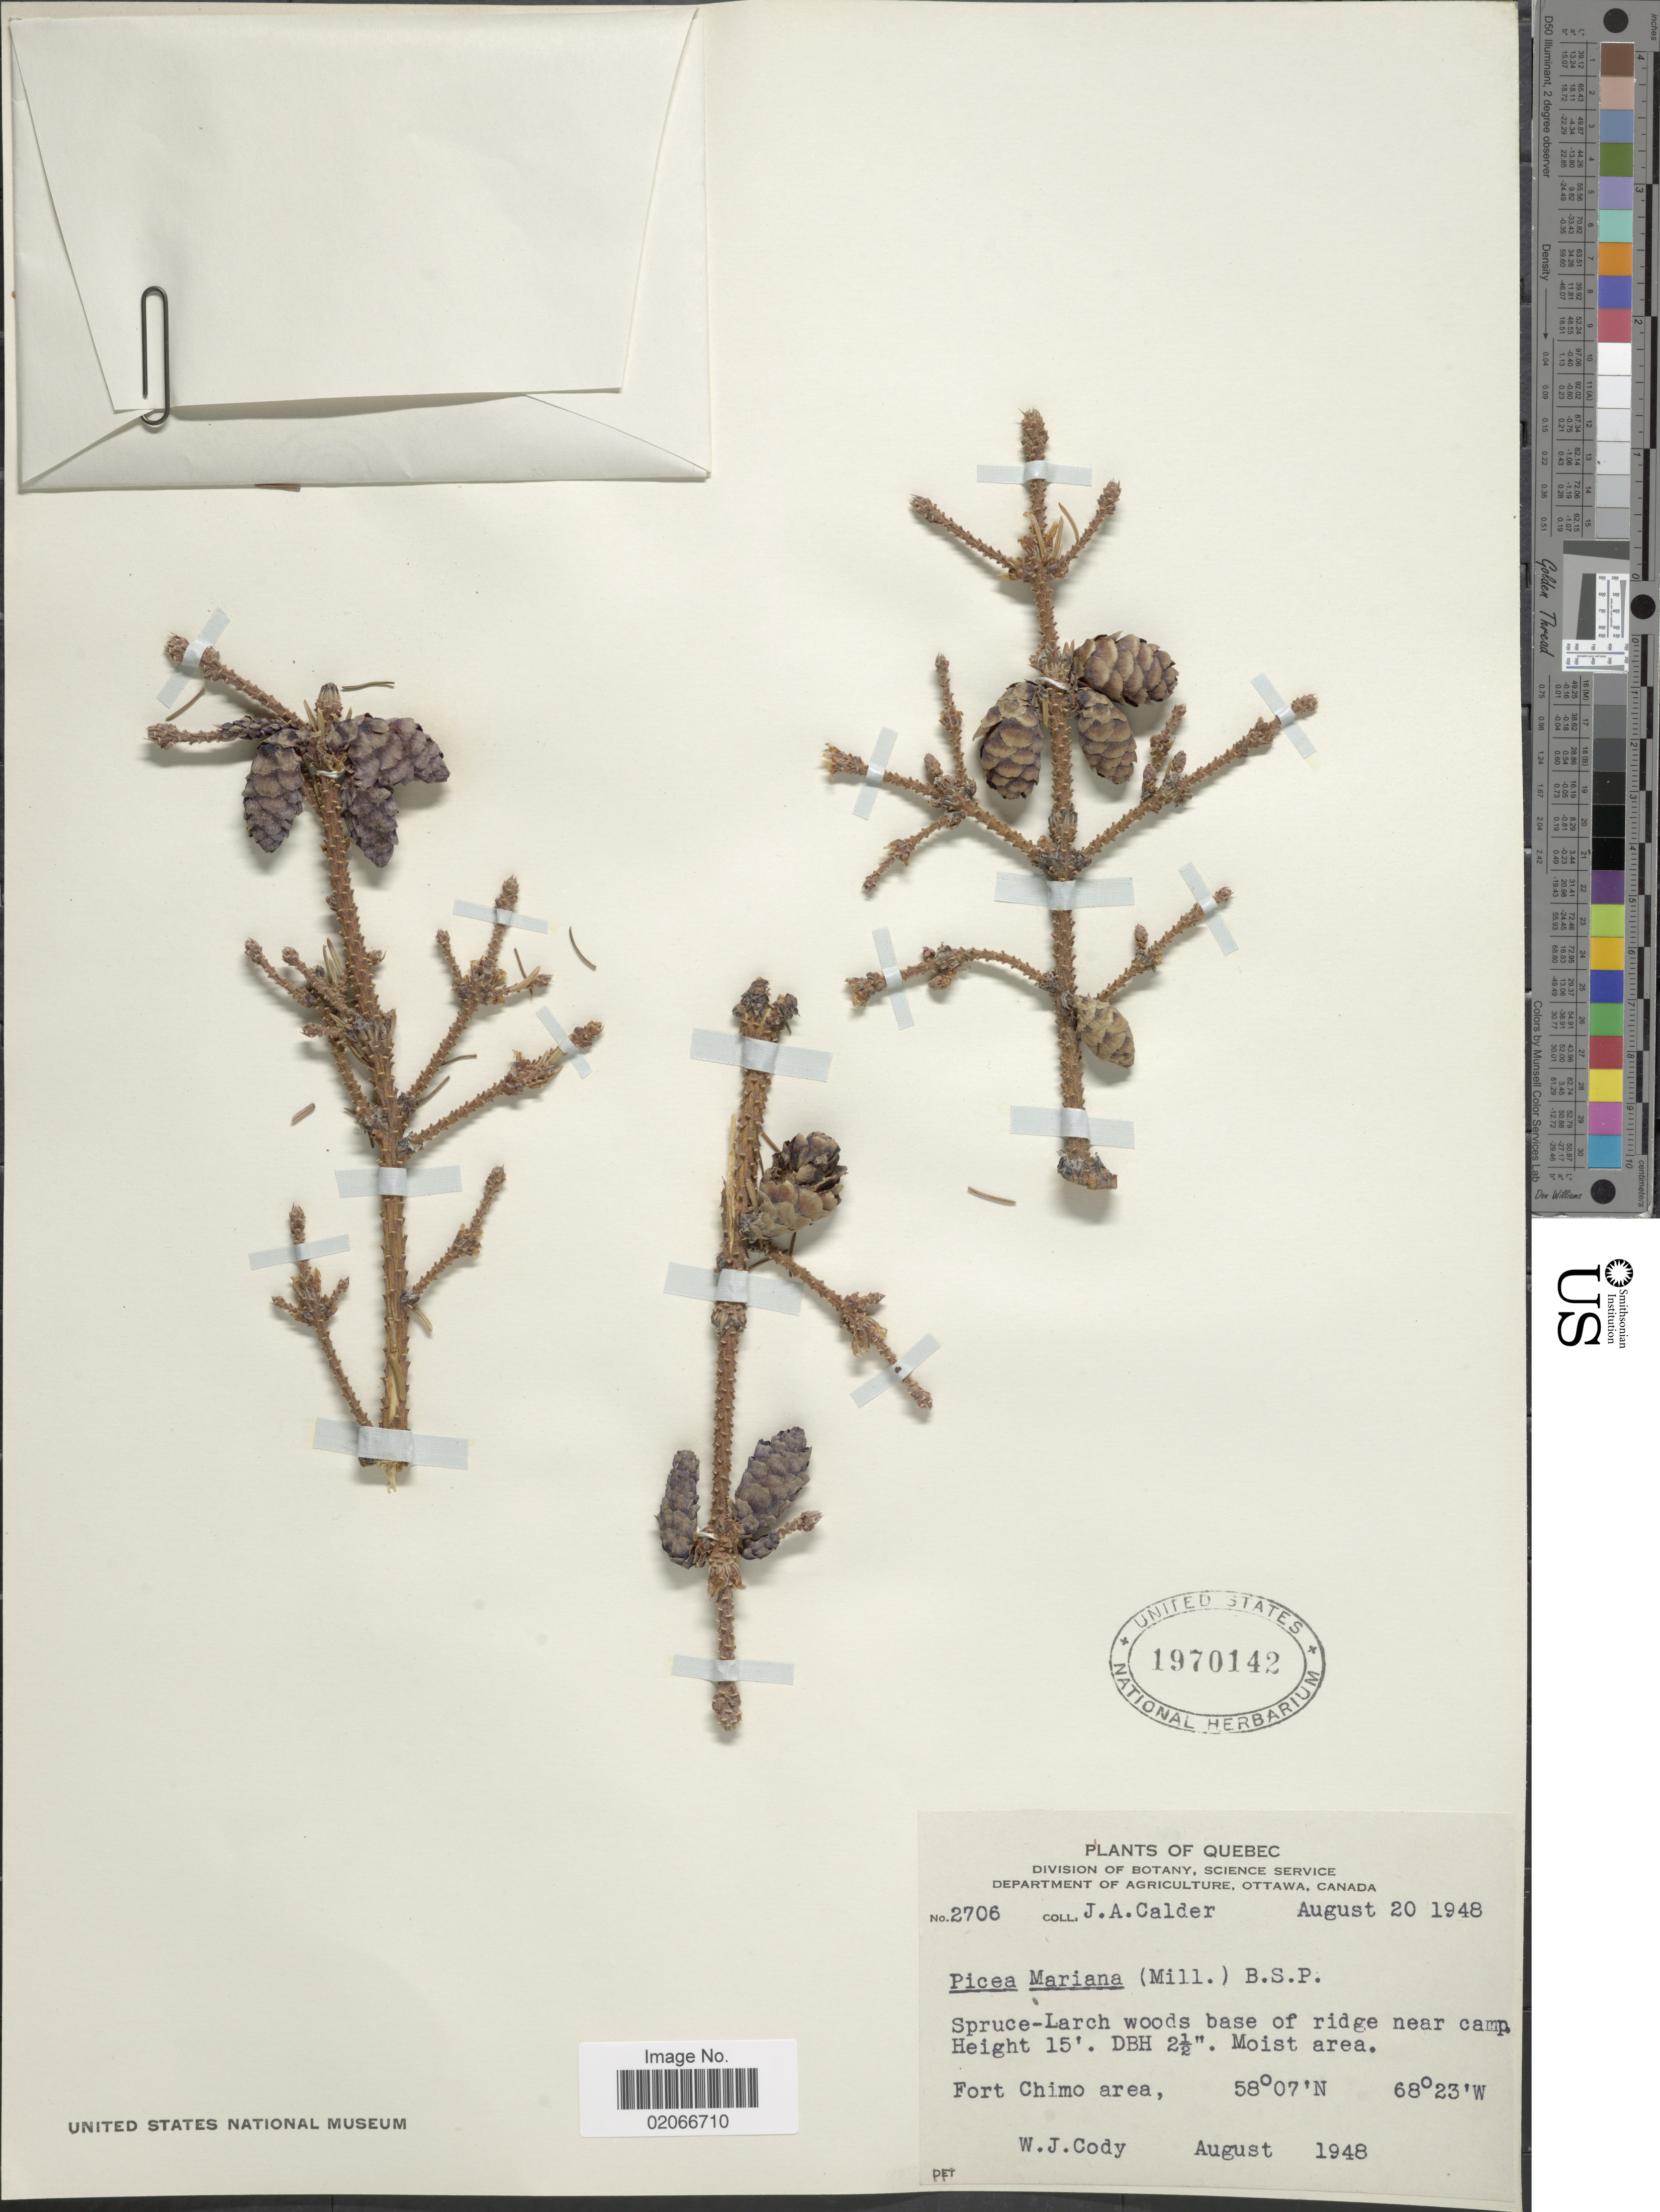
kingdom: Plantae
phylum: Tracheophyta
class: Pinopsida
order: Pinales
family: Pinaceae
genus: Picea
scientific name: Picea mariana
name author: (Mill.) Britton, Stearns & Poggenb.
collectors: J. A. Calder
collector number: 2706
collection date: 1948-08-20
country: Canada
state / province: Quebec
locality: Fort Chimo area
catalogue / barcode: US 1970142